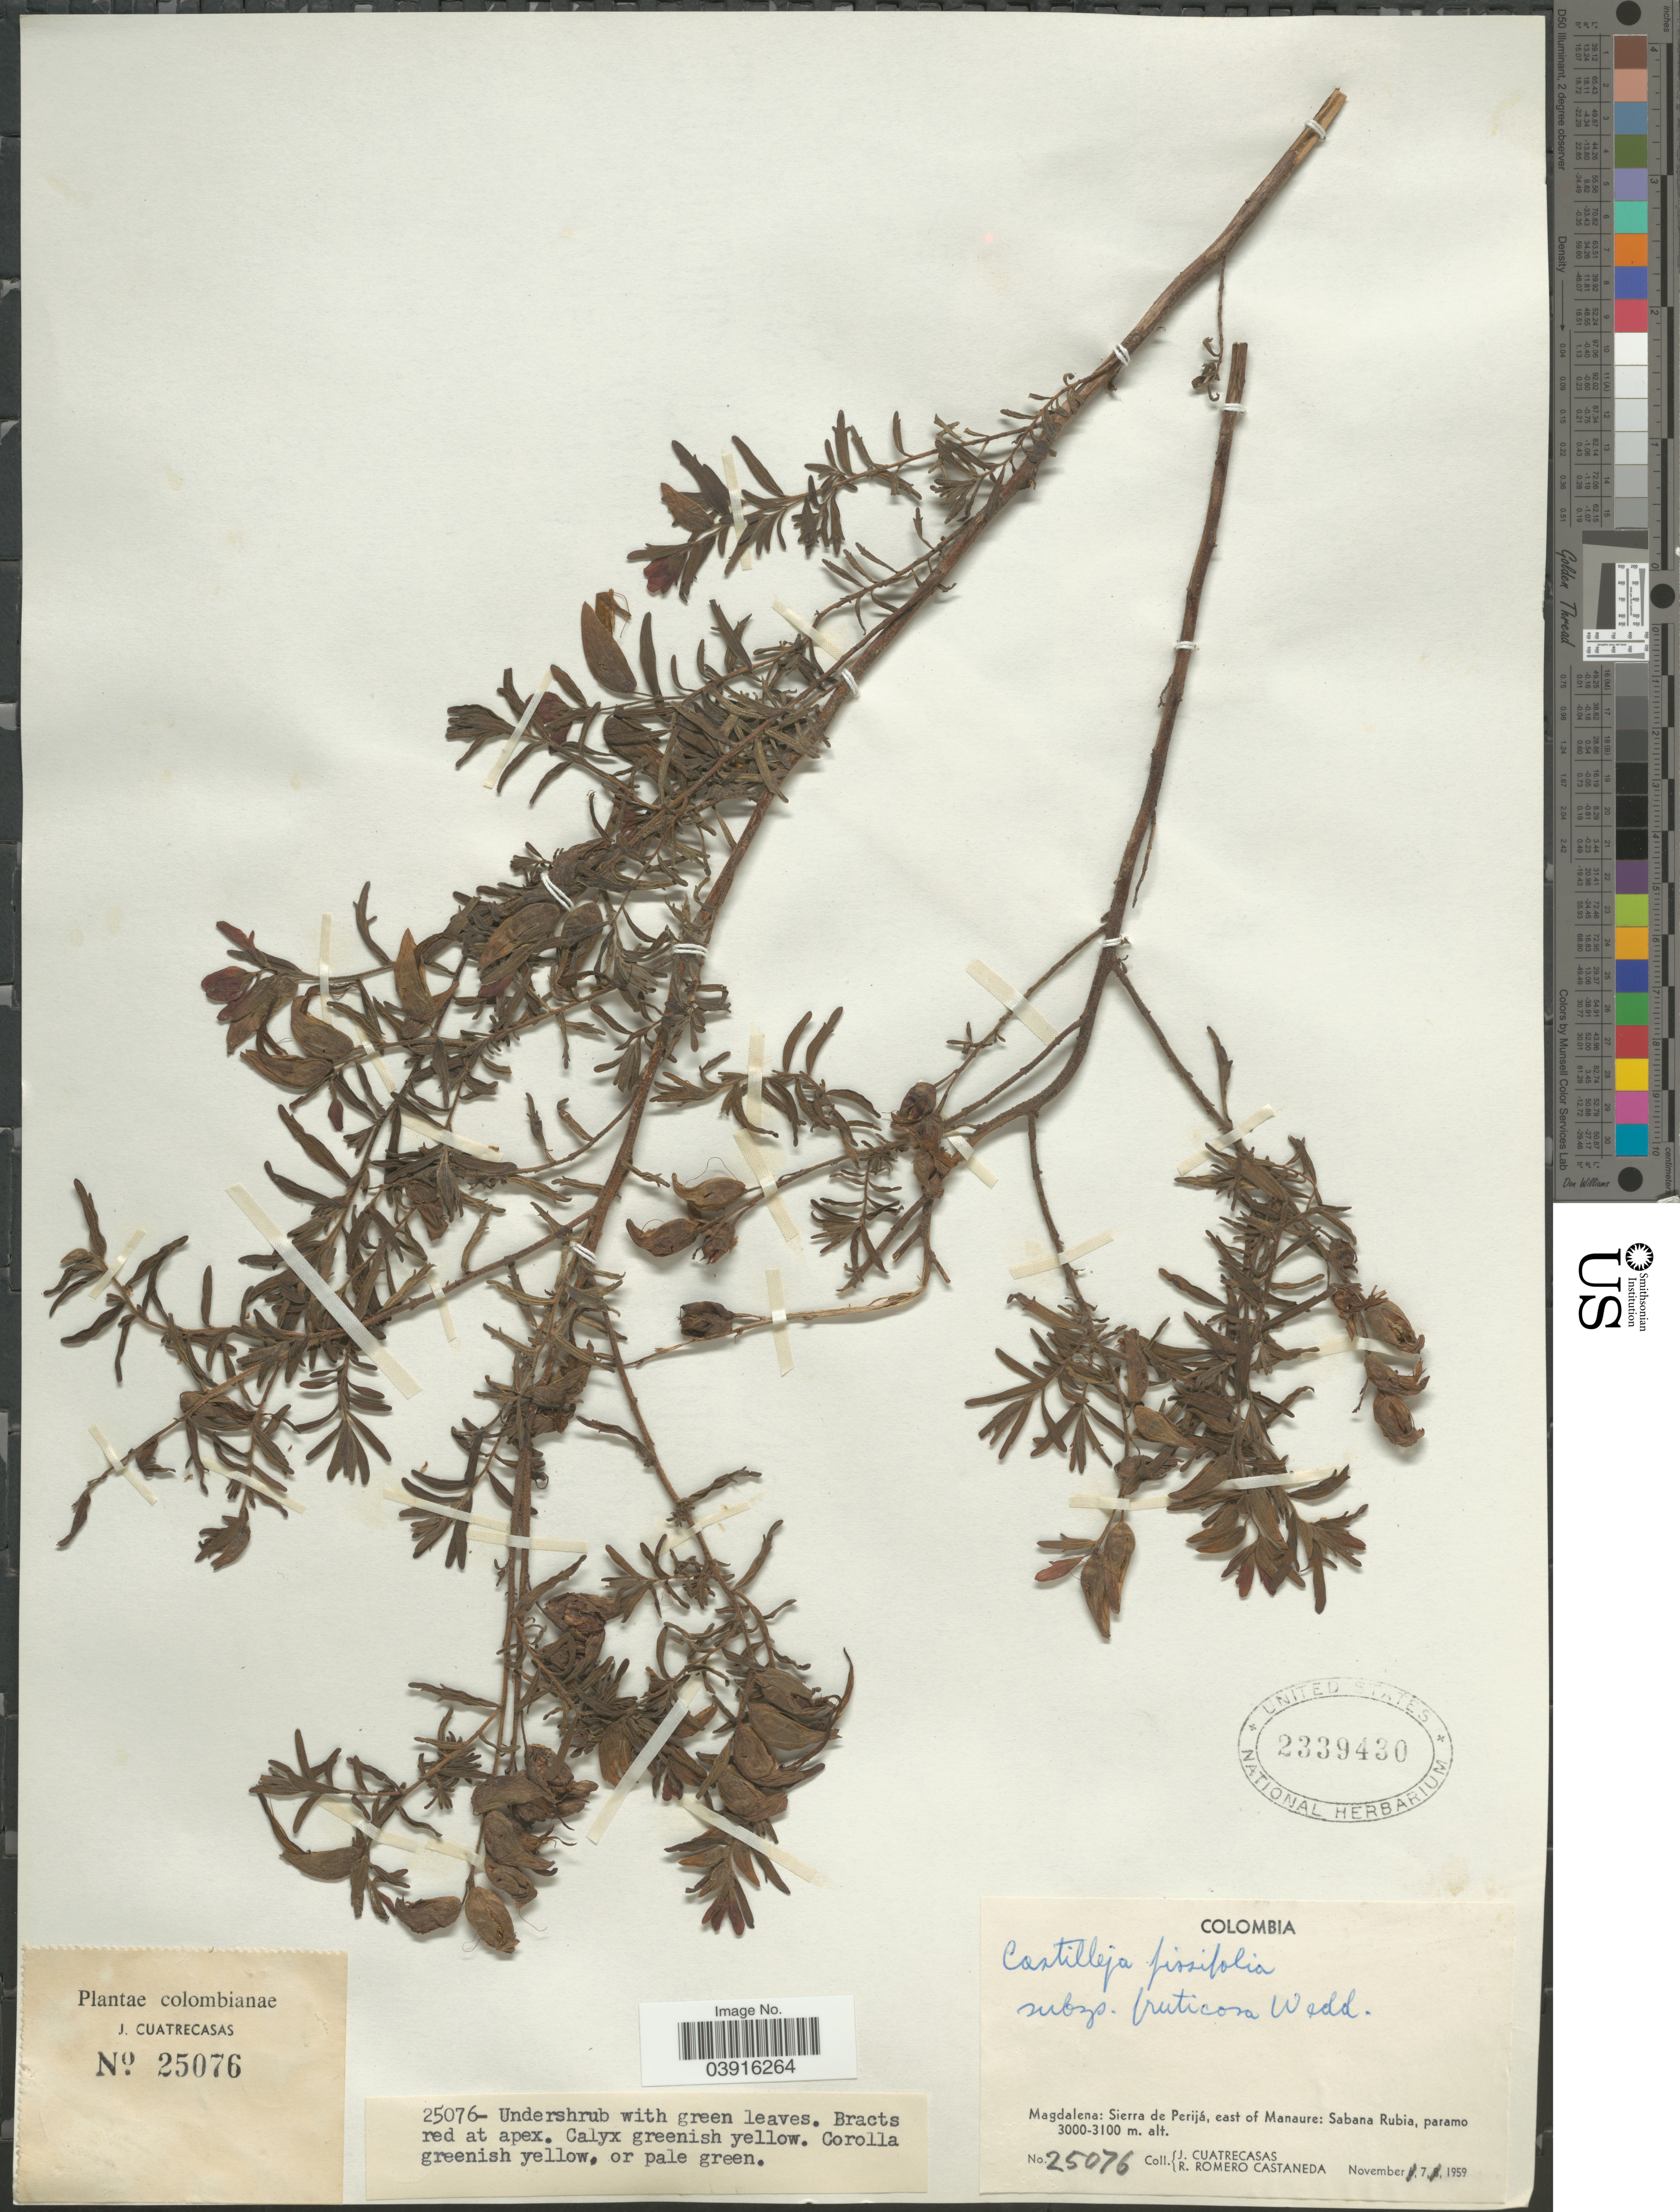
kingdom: Plantae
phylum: Tracheophyta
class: Magnoliopsida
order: Lamiales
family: Orobanchaceae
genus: Castilleja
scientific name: Castilleja fissifolia subsp. fruticosa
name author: (Wedd.) Melch.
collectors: J. Cuatrecasas & R. Romero Castañeda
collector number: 25076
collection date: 1959-11-07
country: Colombia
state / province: Magdalena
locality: Sierra de Perijá, east of Manaure: Sabana Rubia, paramo.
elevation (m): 3000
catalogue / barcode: US 2339430